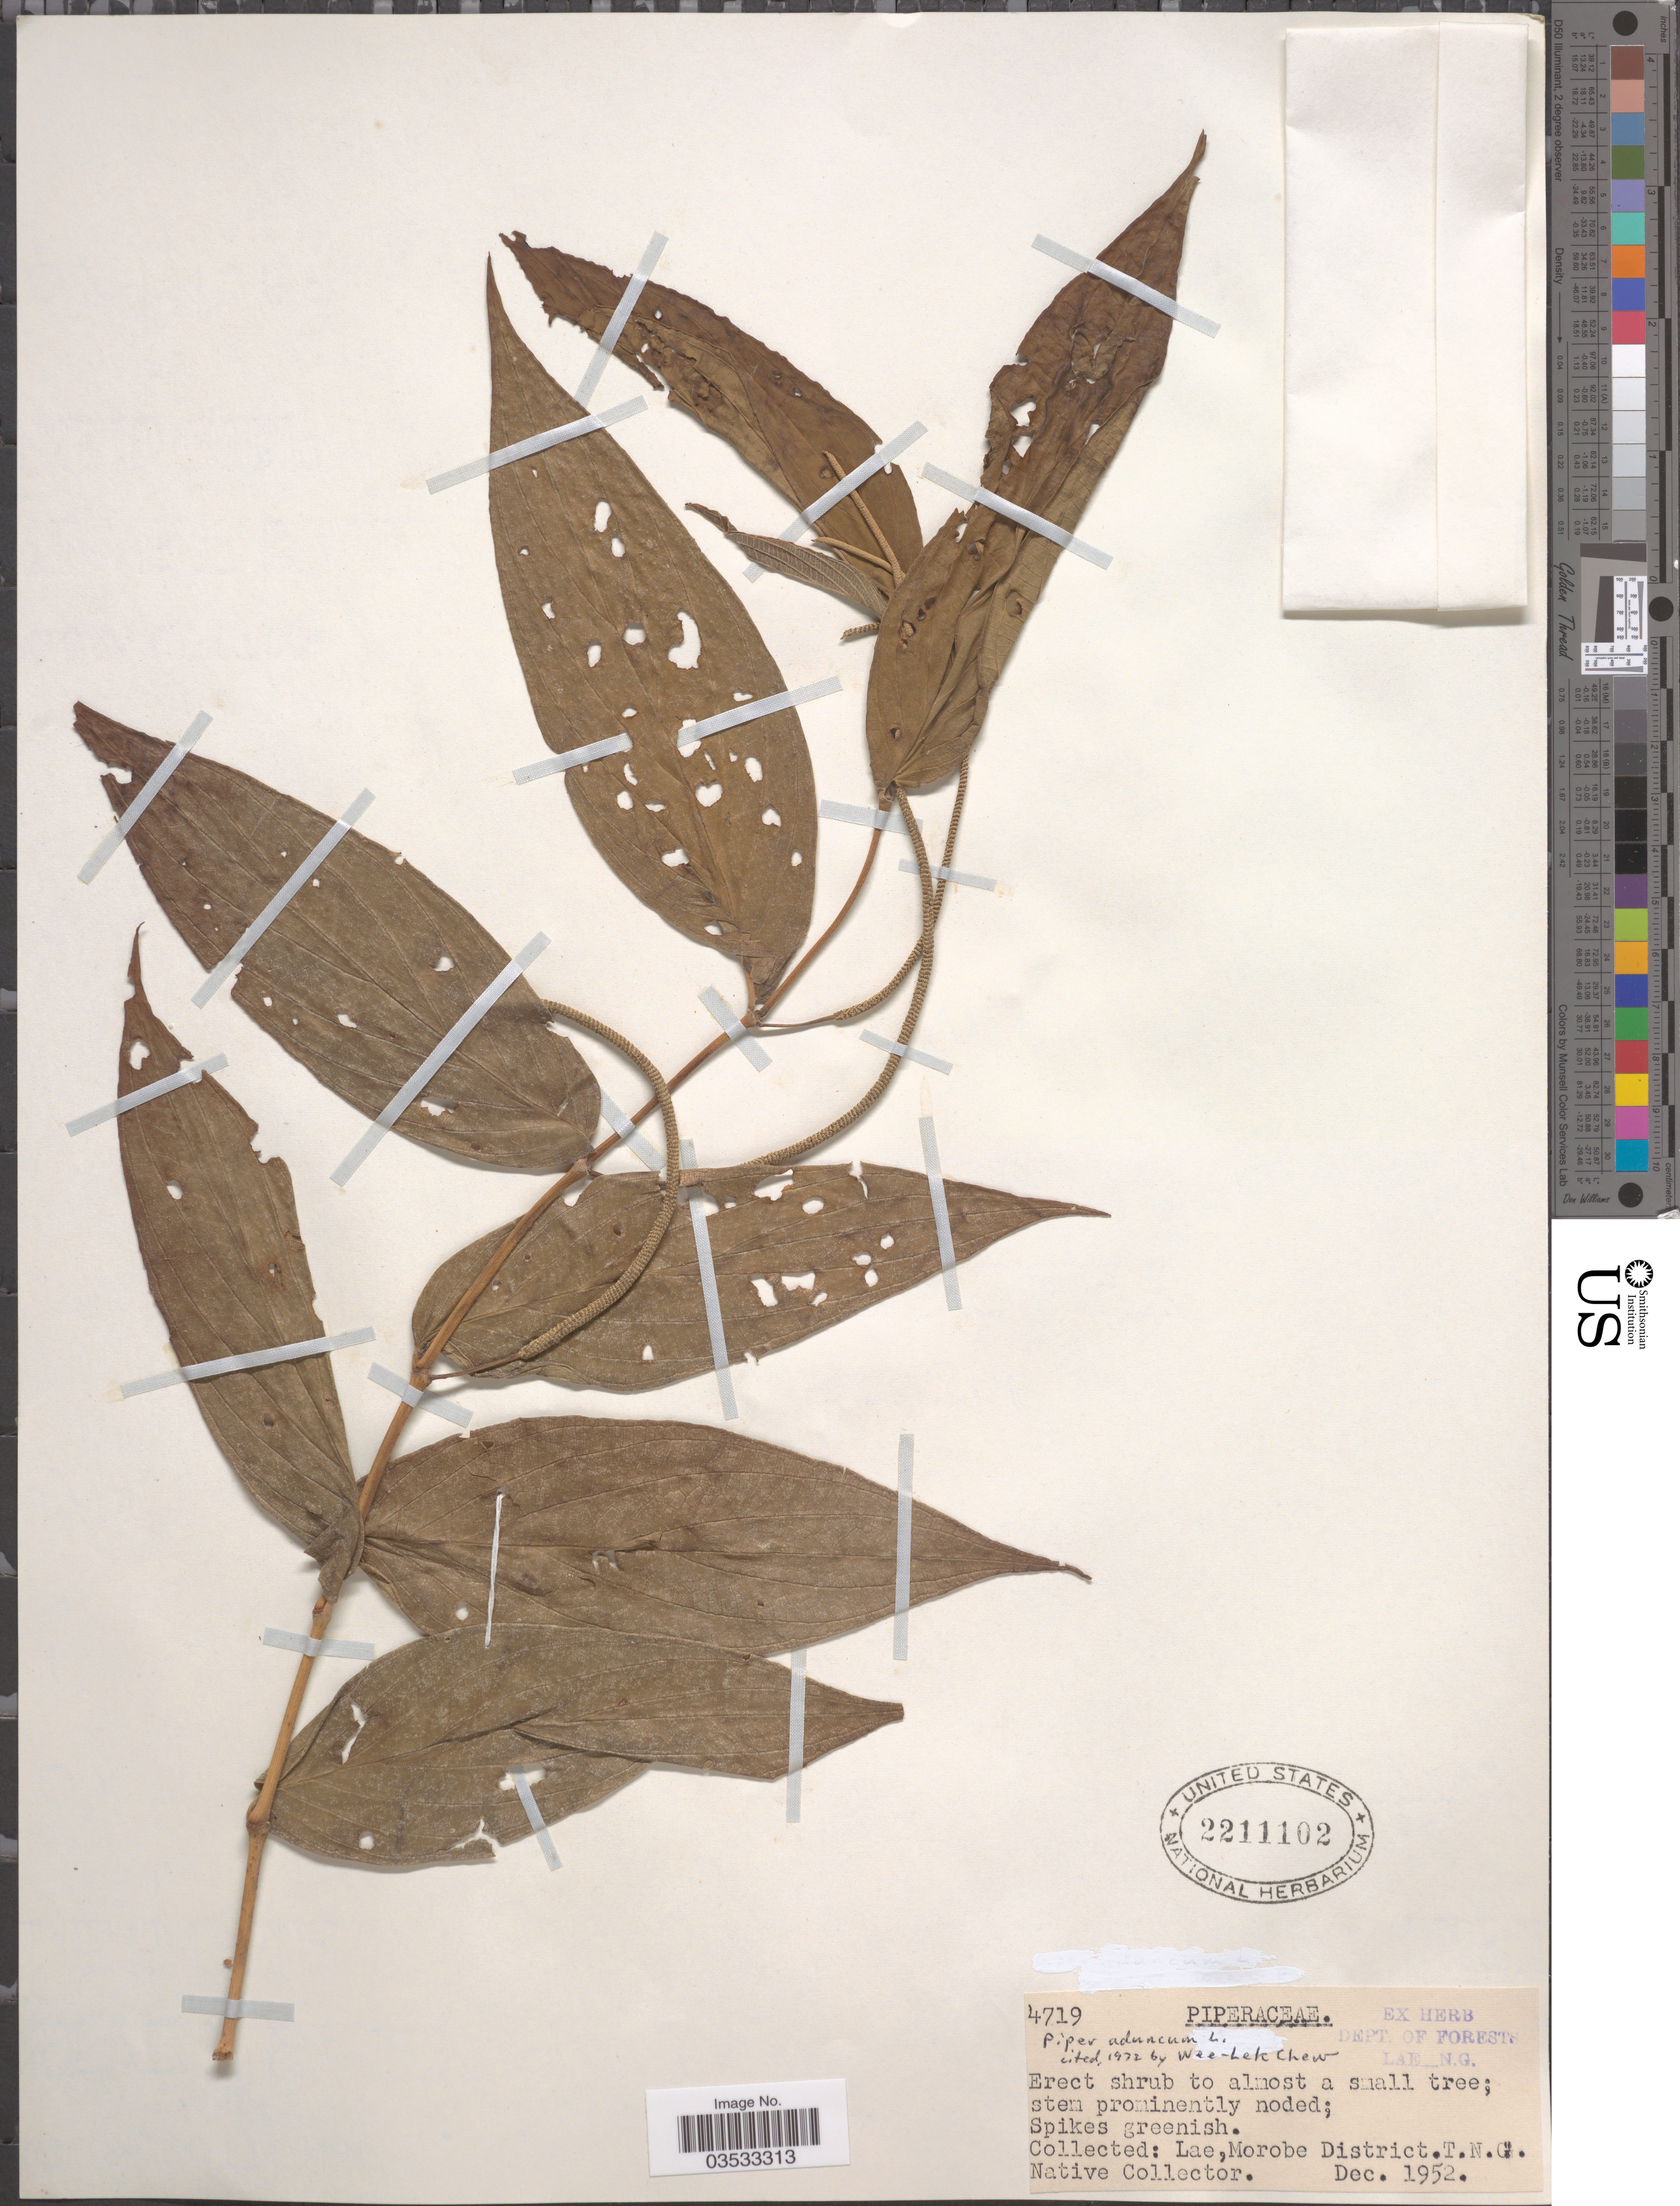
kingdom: Plantae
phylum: Tracheophyta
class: Magnoliopsida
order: Piperales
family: Piperaceae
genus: Piper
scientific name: Piper aduncum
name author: L.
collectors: Native collector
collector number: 4719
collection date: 1952-12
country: Papua New Guinea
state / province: Morobe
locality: Lae, Morobe District, T.N.G.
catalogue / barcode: US 2211102